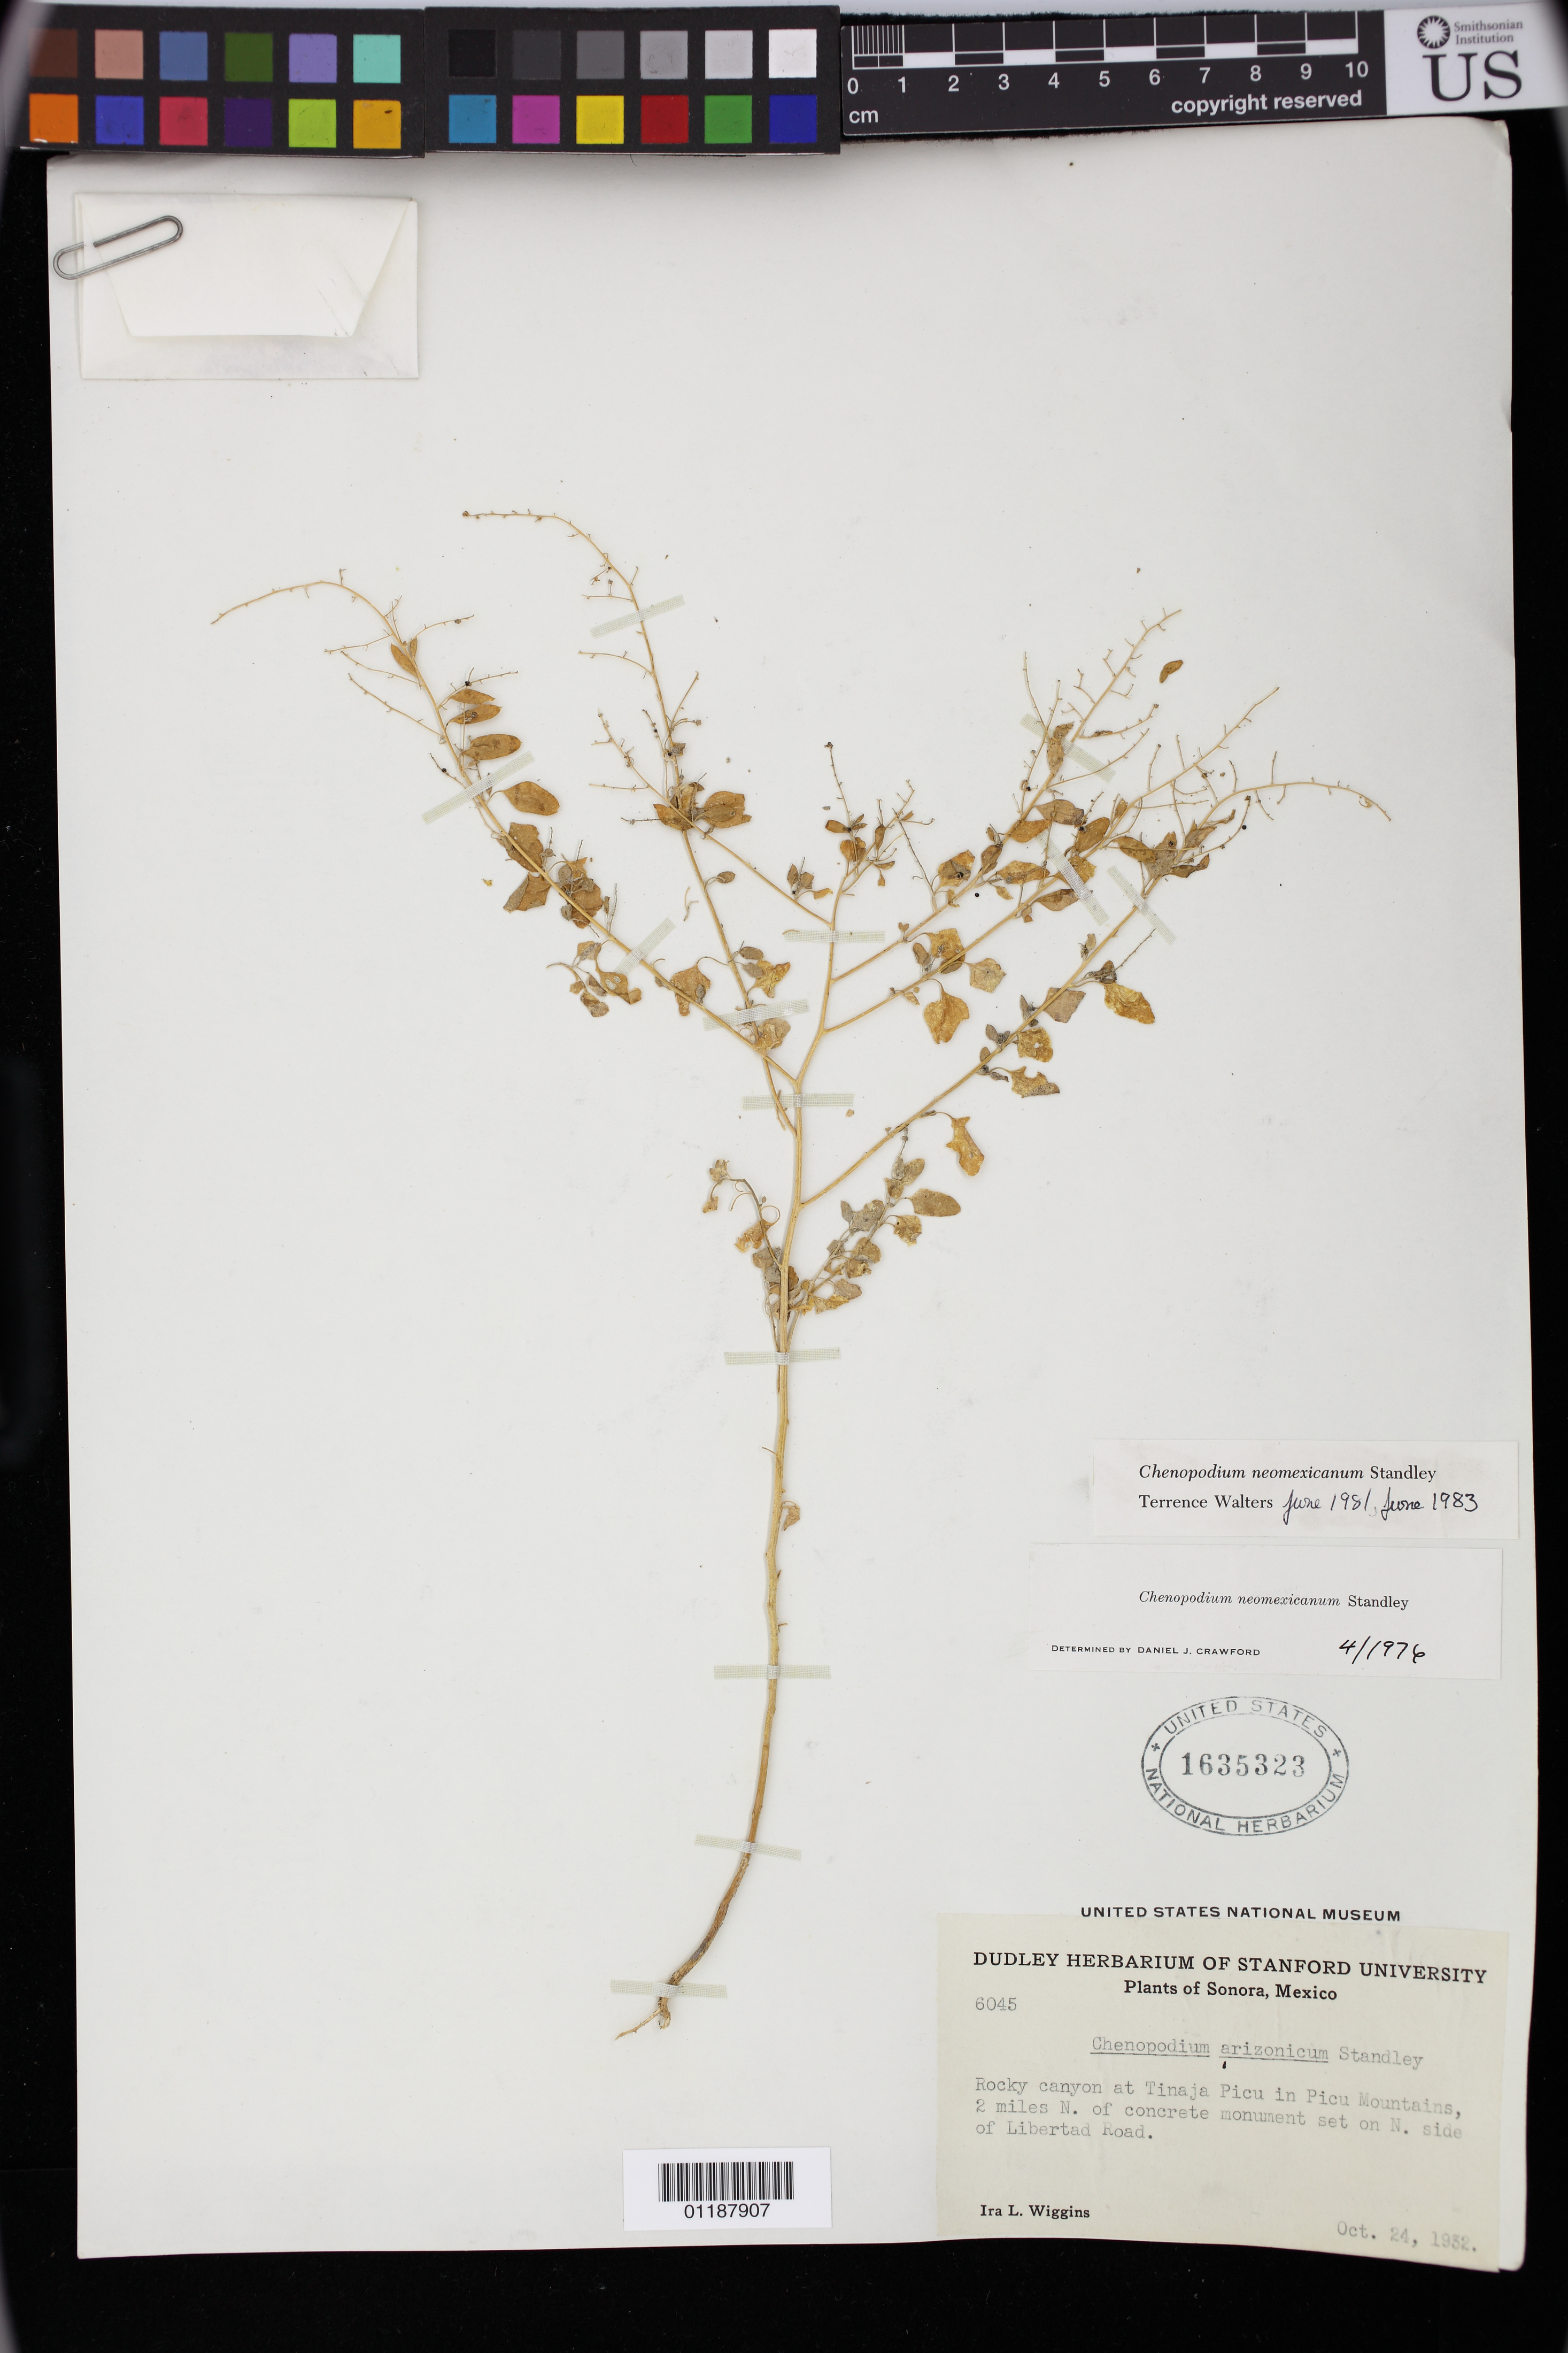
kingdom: Plantae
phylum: Tracheophyta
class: Magnoliopsida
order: Caryophyllales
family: Amaranthaceae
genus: Chenopodium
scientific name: Chenopodium sonorense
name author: Benet-Pierce & M.G. Simpson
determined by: Benet-Pierce, N.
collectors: I. L. Wiggins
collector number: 6045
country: Mexico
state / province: Sonora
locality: Tinaja Picu in Picu Mountains, N of concrete monument set on N side of Librttad Road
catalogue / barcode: US 1635323